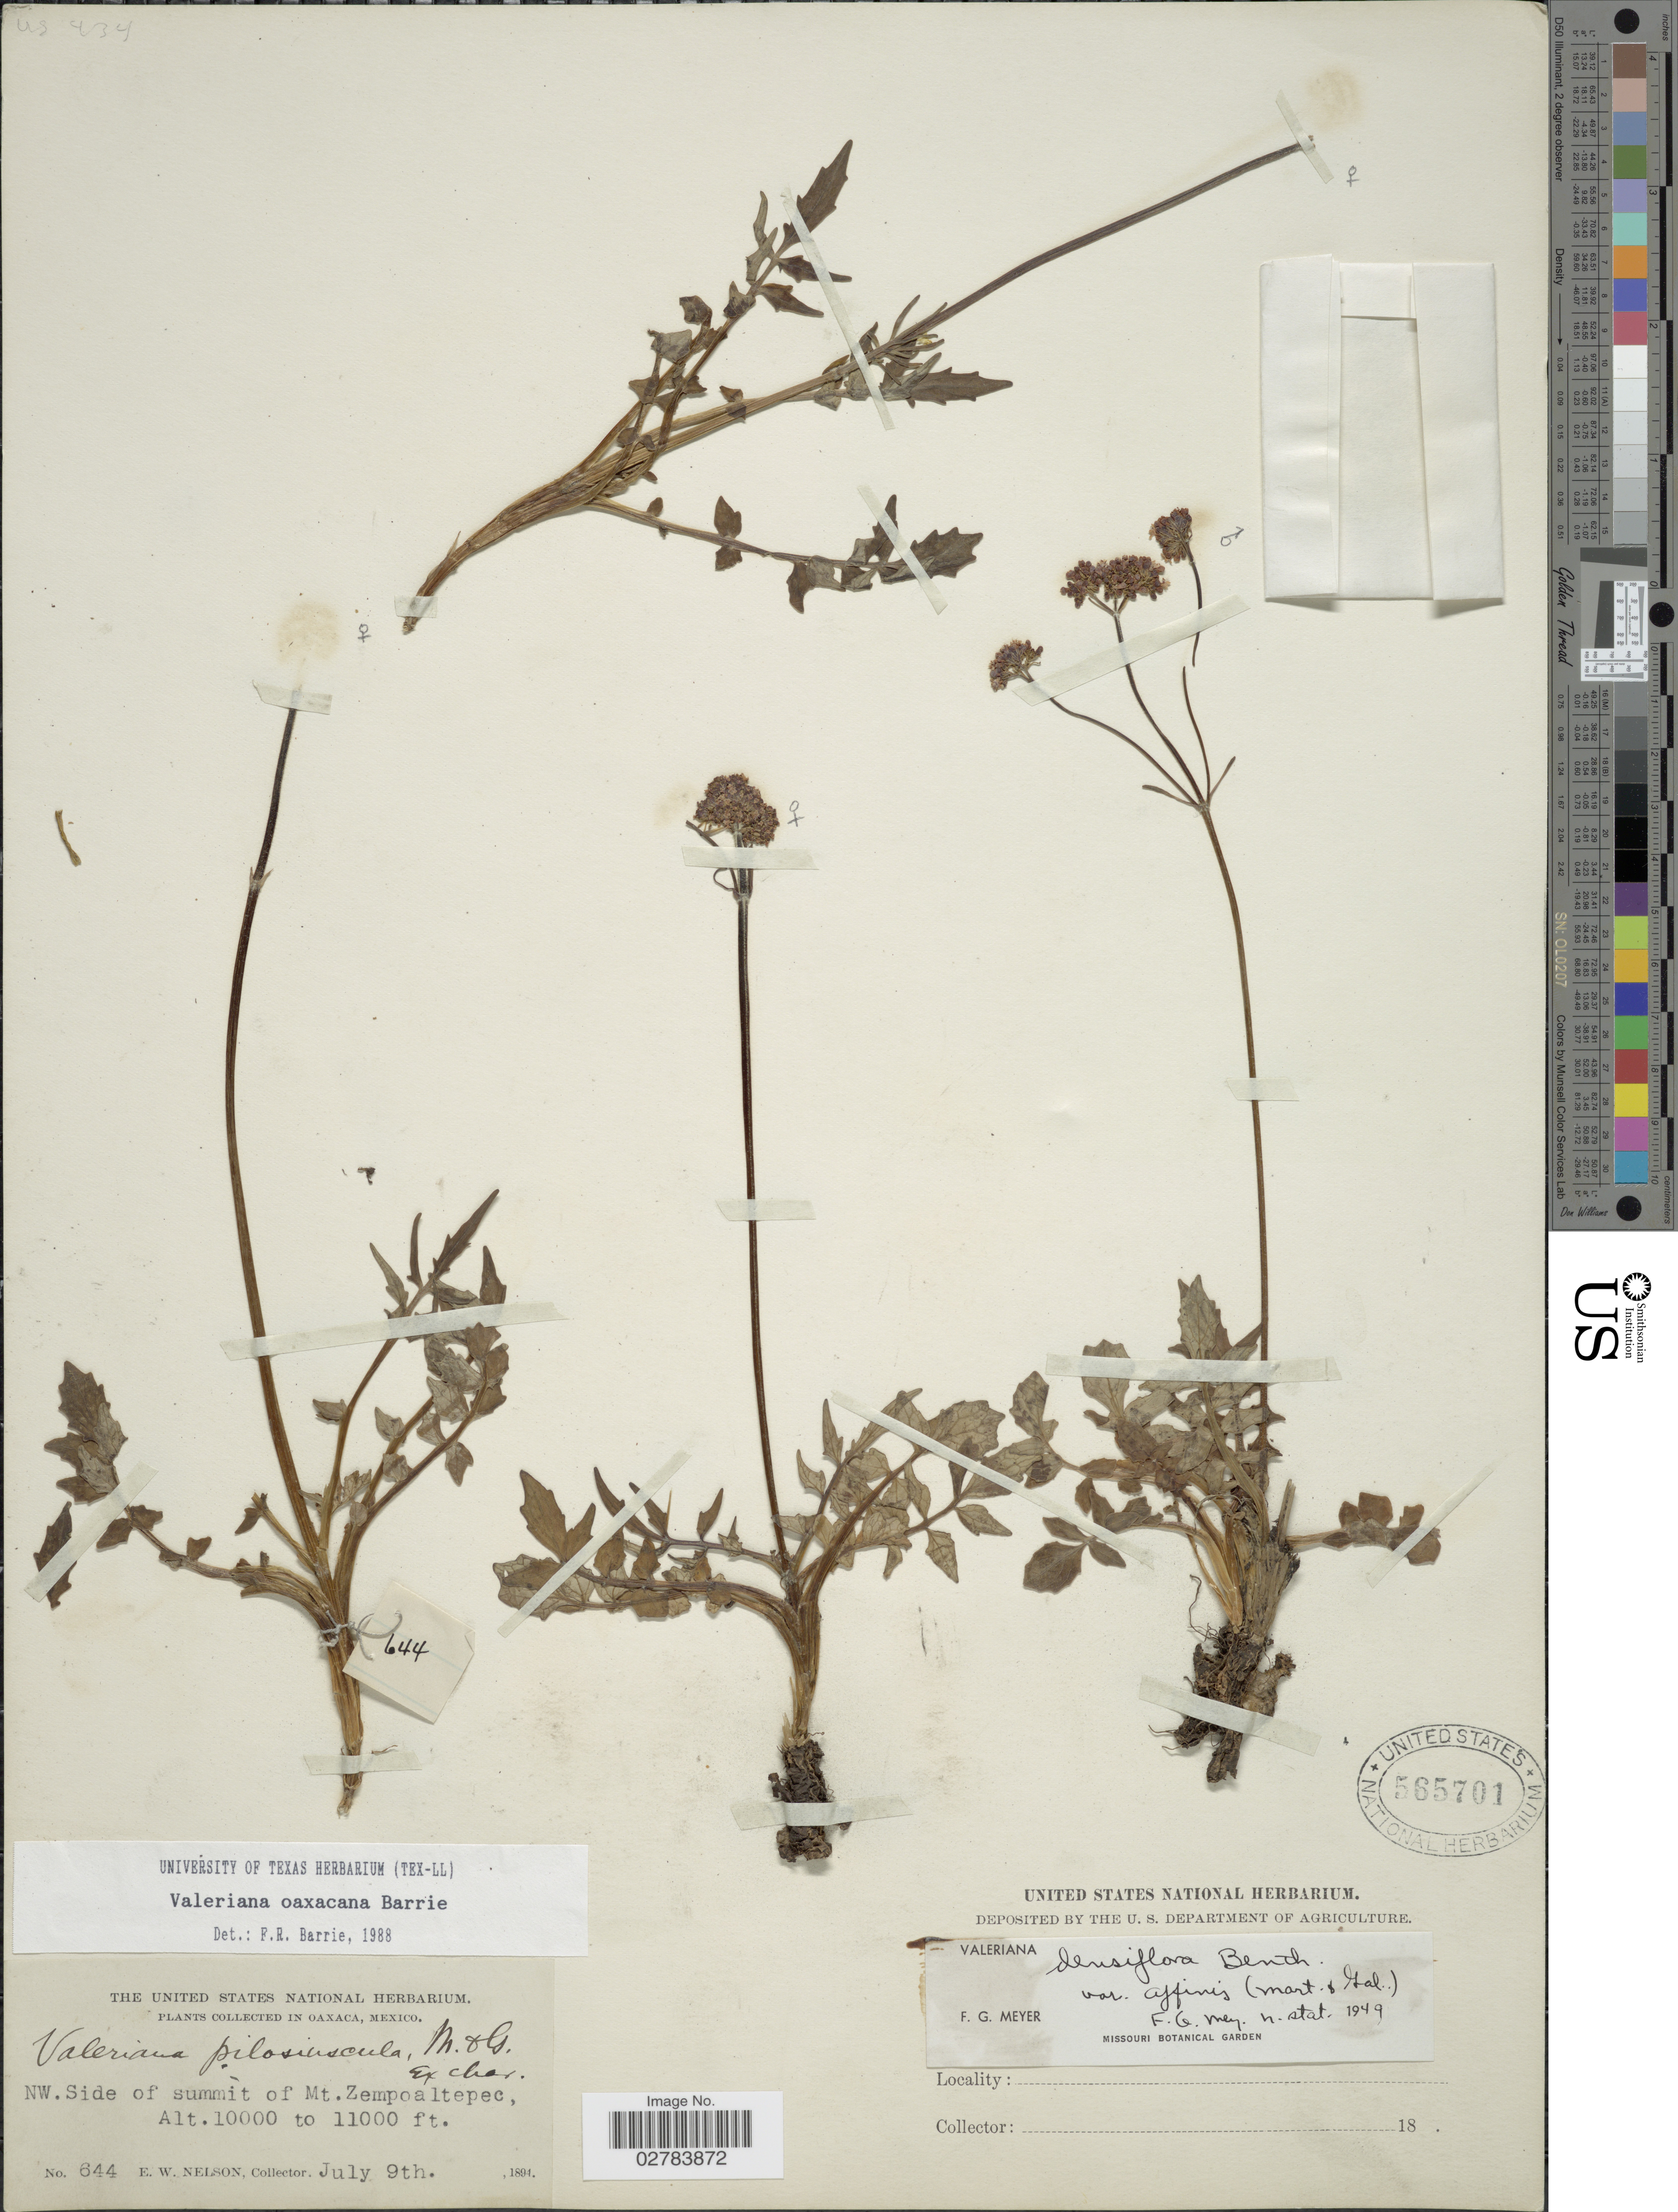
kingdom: Plantae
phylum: Tracheophyta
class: Magnoliopsida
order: Dipsacales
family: Caprifoliaceae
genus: Valeriana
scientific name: Valeriana oaxacana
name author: Barrie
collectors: E. W. Nelson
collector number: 644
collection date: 1894-07-09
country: Mexico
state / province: Oaxaca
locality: NW. Side of summit of Mt. Zempoaltepec.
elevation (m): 3048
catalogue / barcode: US 565701